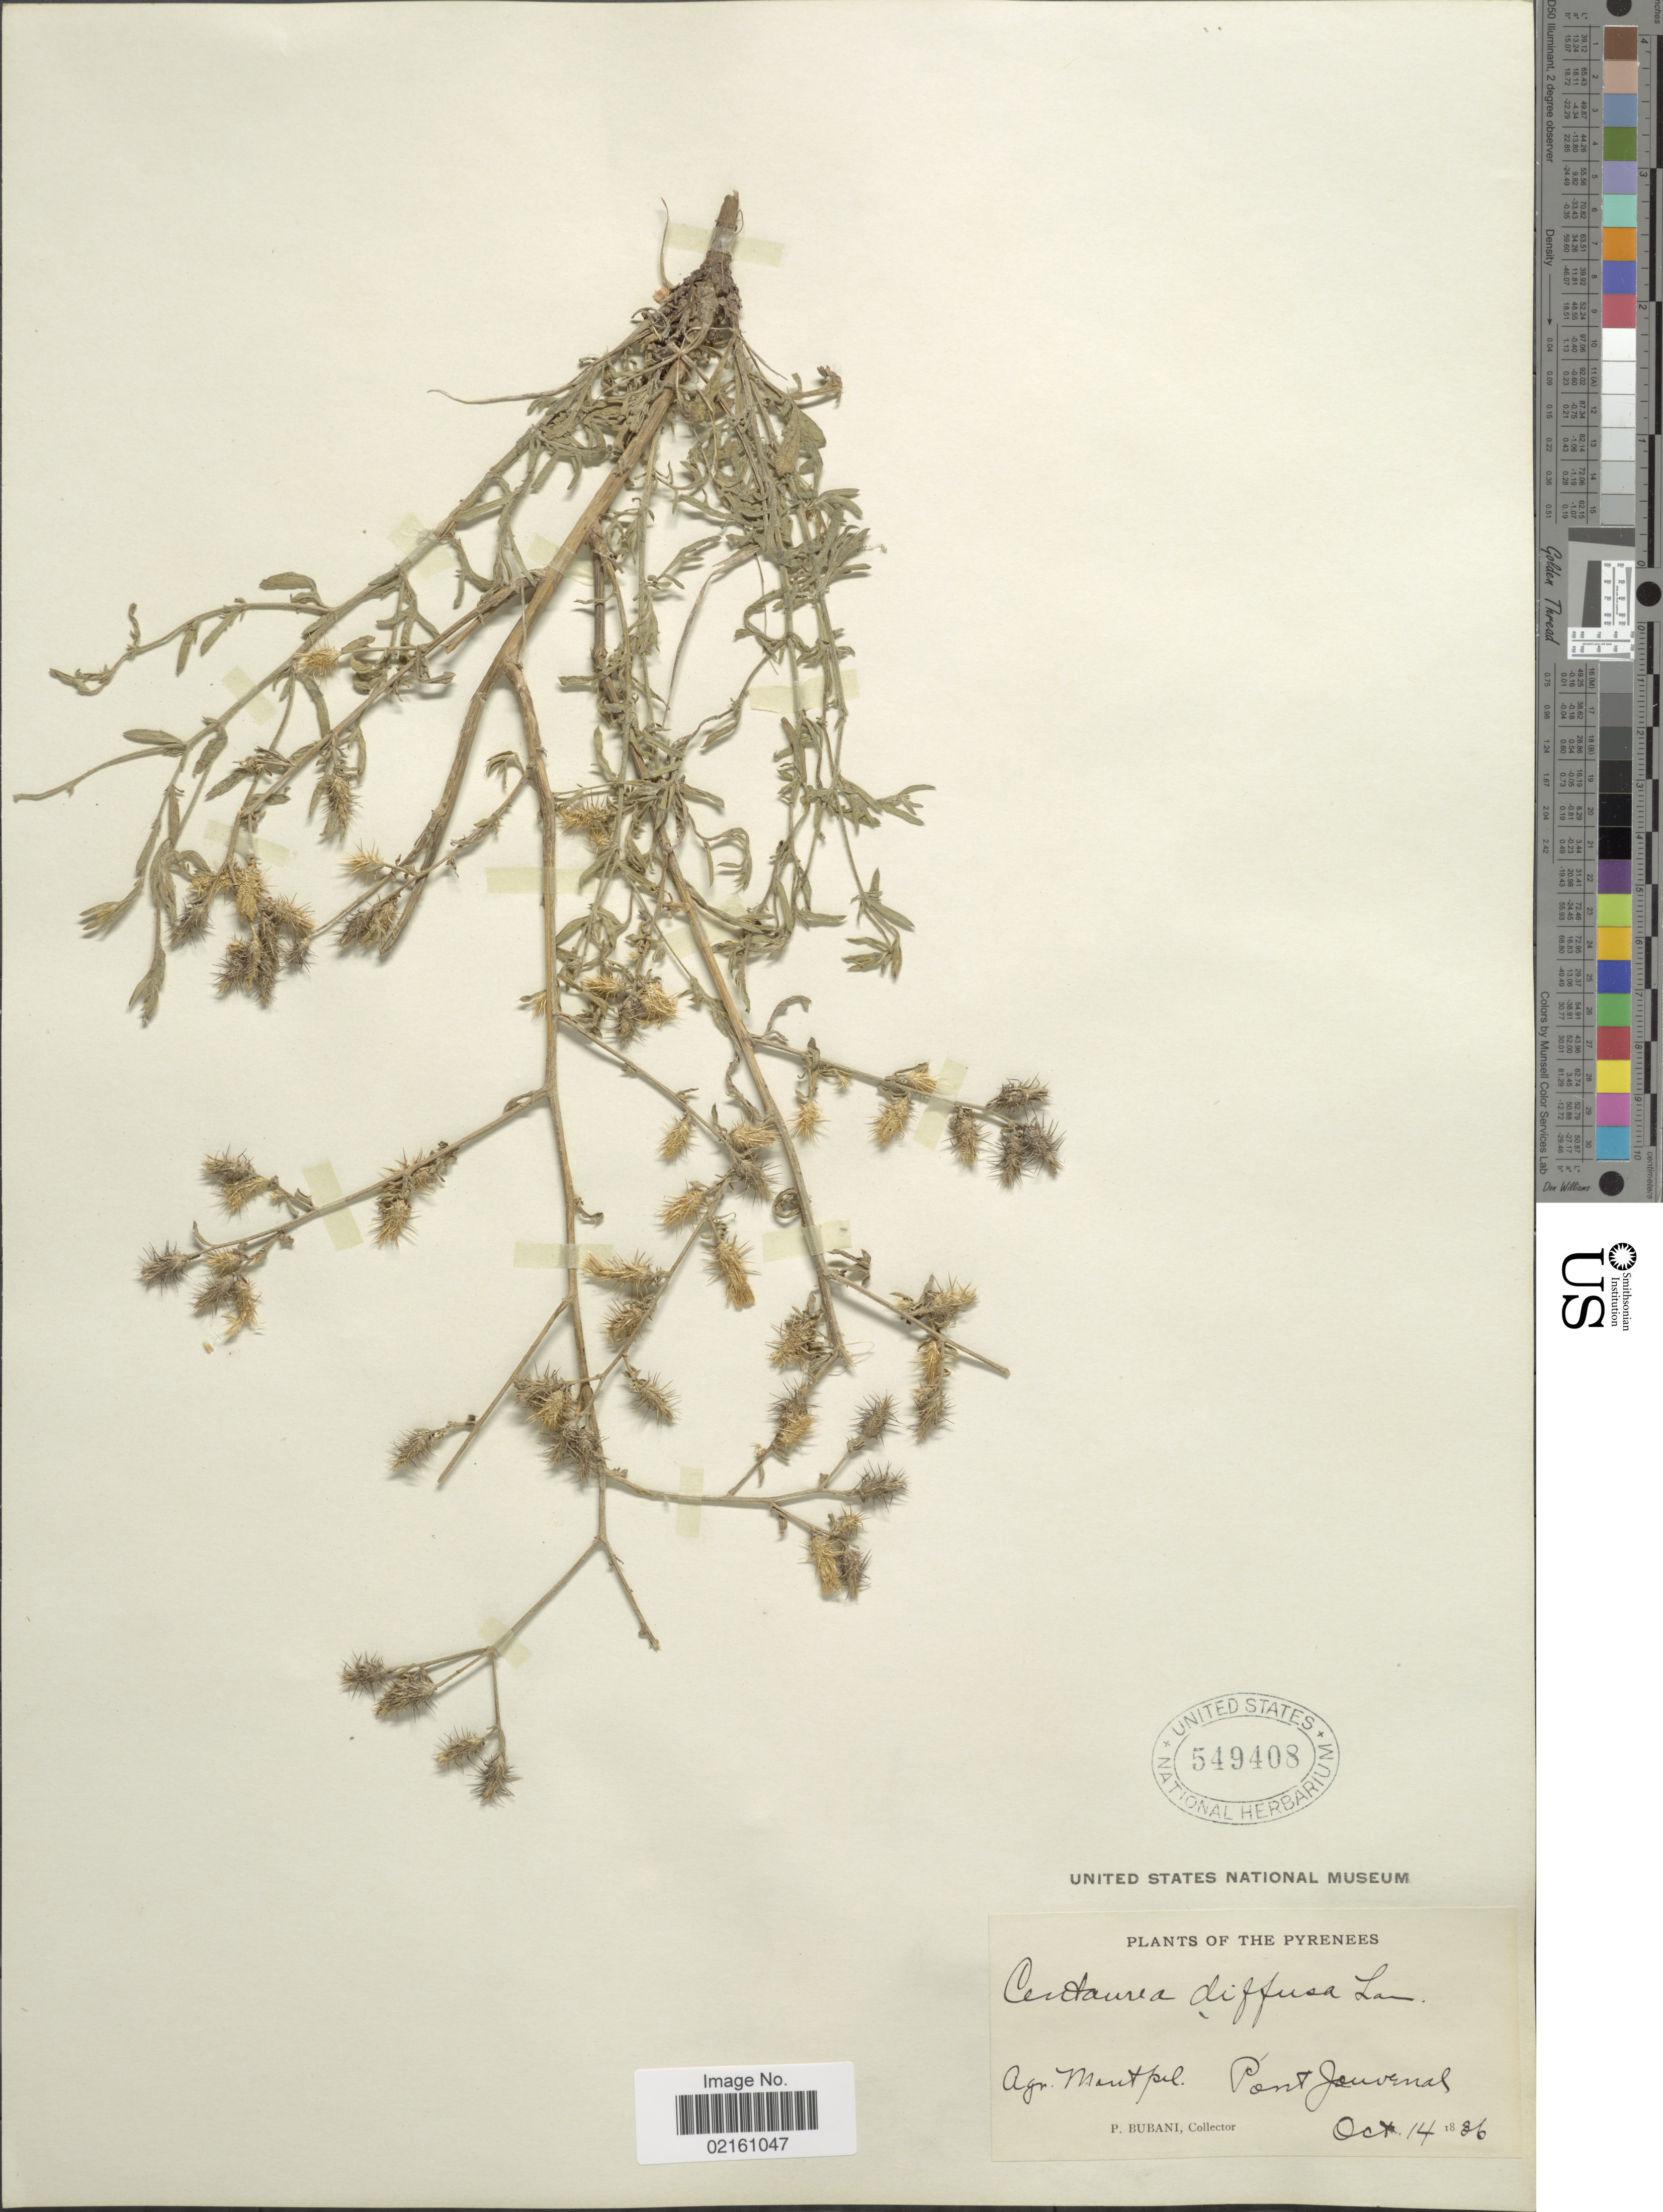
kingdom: Plantae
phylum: Tracheophyta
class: Magnoliopsida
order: Asterales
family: Asteraceae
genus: Centaurea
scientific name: Centaurea diffusa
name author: Lam.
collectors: P. Bubani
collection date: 1836-10-14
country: France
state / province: Occitanie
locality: Pyrenees. Agr. Montpel. Pont Jouvenal.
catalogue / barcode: US 549408